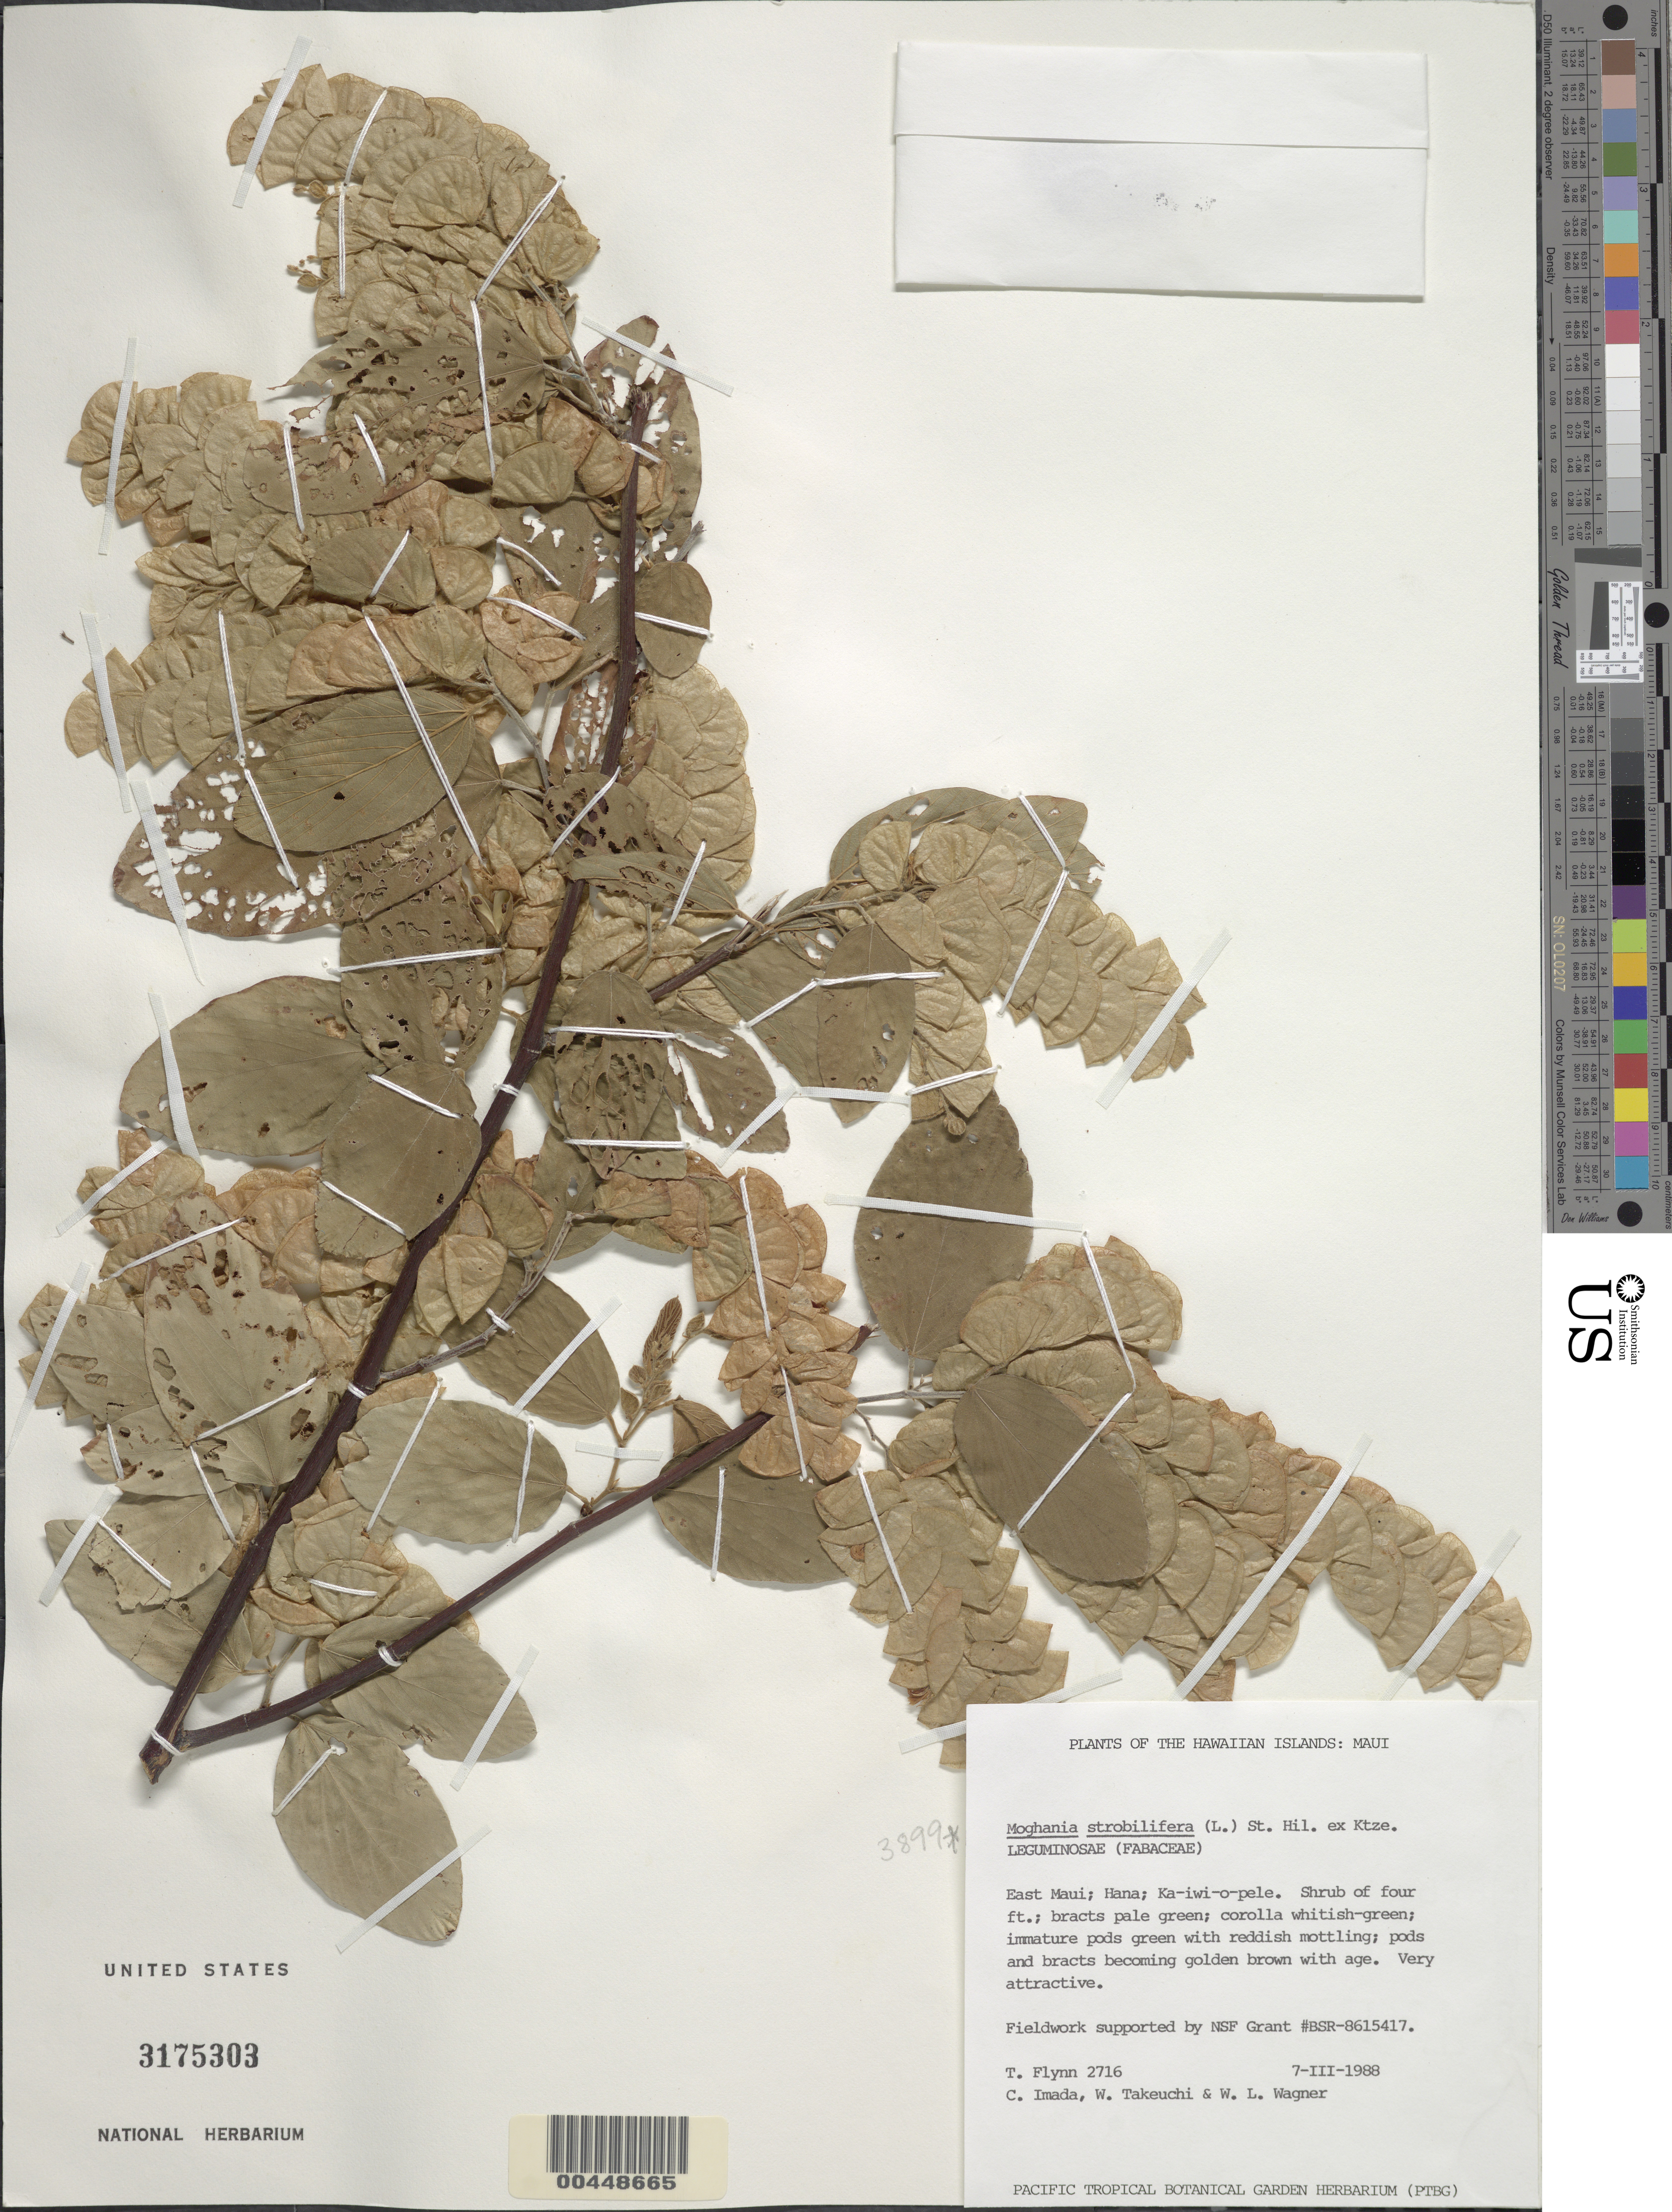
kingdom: Plantae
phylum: Tracheophyta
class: Magnoliopsida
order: Fabales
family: Fabaceae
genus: Flemingia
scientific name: Flemingia strobilifera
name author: (L.) W.T. Aiton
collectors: T. W. Flynn, C. Imada, W. N. Takeuchi & W. L. Wagner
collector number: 2716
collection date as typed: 7 Mar 1988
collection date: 1988-03-07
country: United States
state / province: Hawaii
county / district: Maui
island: Maui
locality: E Maui; Hana; Ka-iwi-o-pele.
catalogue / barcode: US 3175303